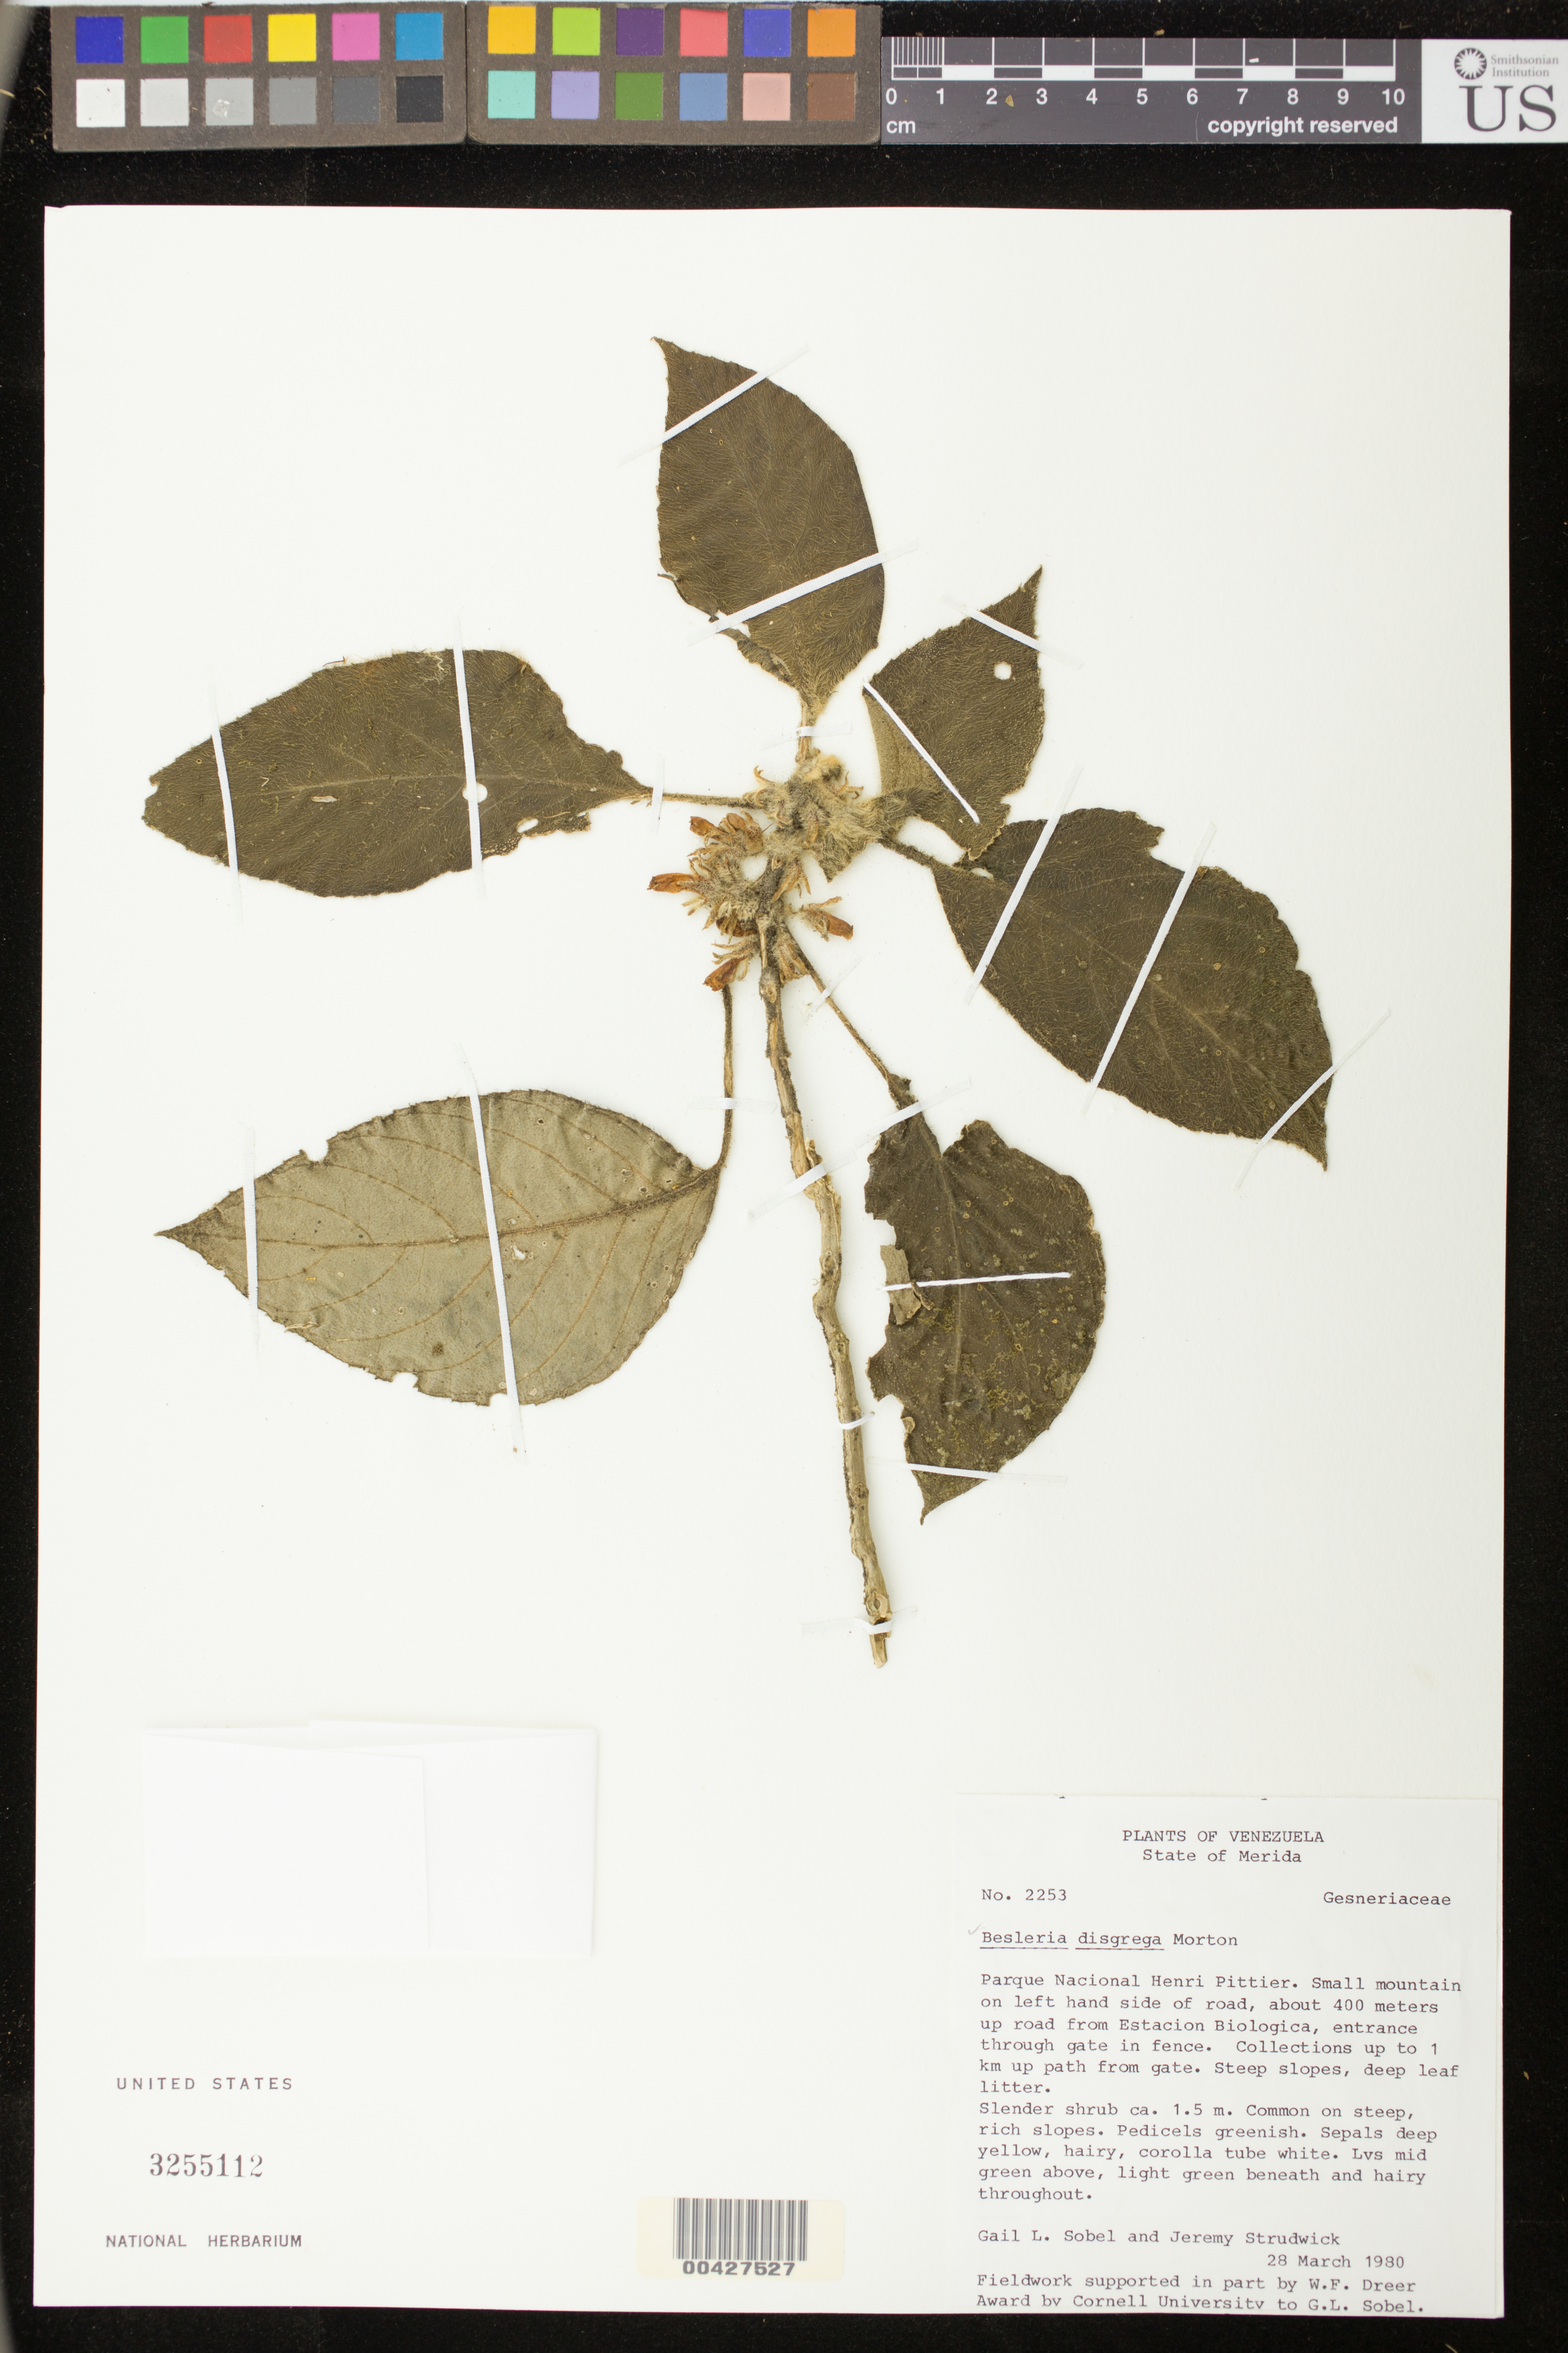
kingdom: Plantae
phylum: Tracheophyta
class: Magnoliopsida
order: Lamiales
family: Gesneriaceae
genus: Besleria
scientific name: Besleria disgrega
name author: C.V. Morton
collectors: G. L. Sobel & J. J. Strudwick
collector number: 2253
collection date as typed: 28 Mar 1980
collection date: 1980-03-28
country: Venezuela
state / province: Mérida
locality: Henri Pittier National Park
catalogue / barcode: US 3255112